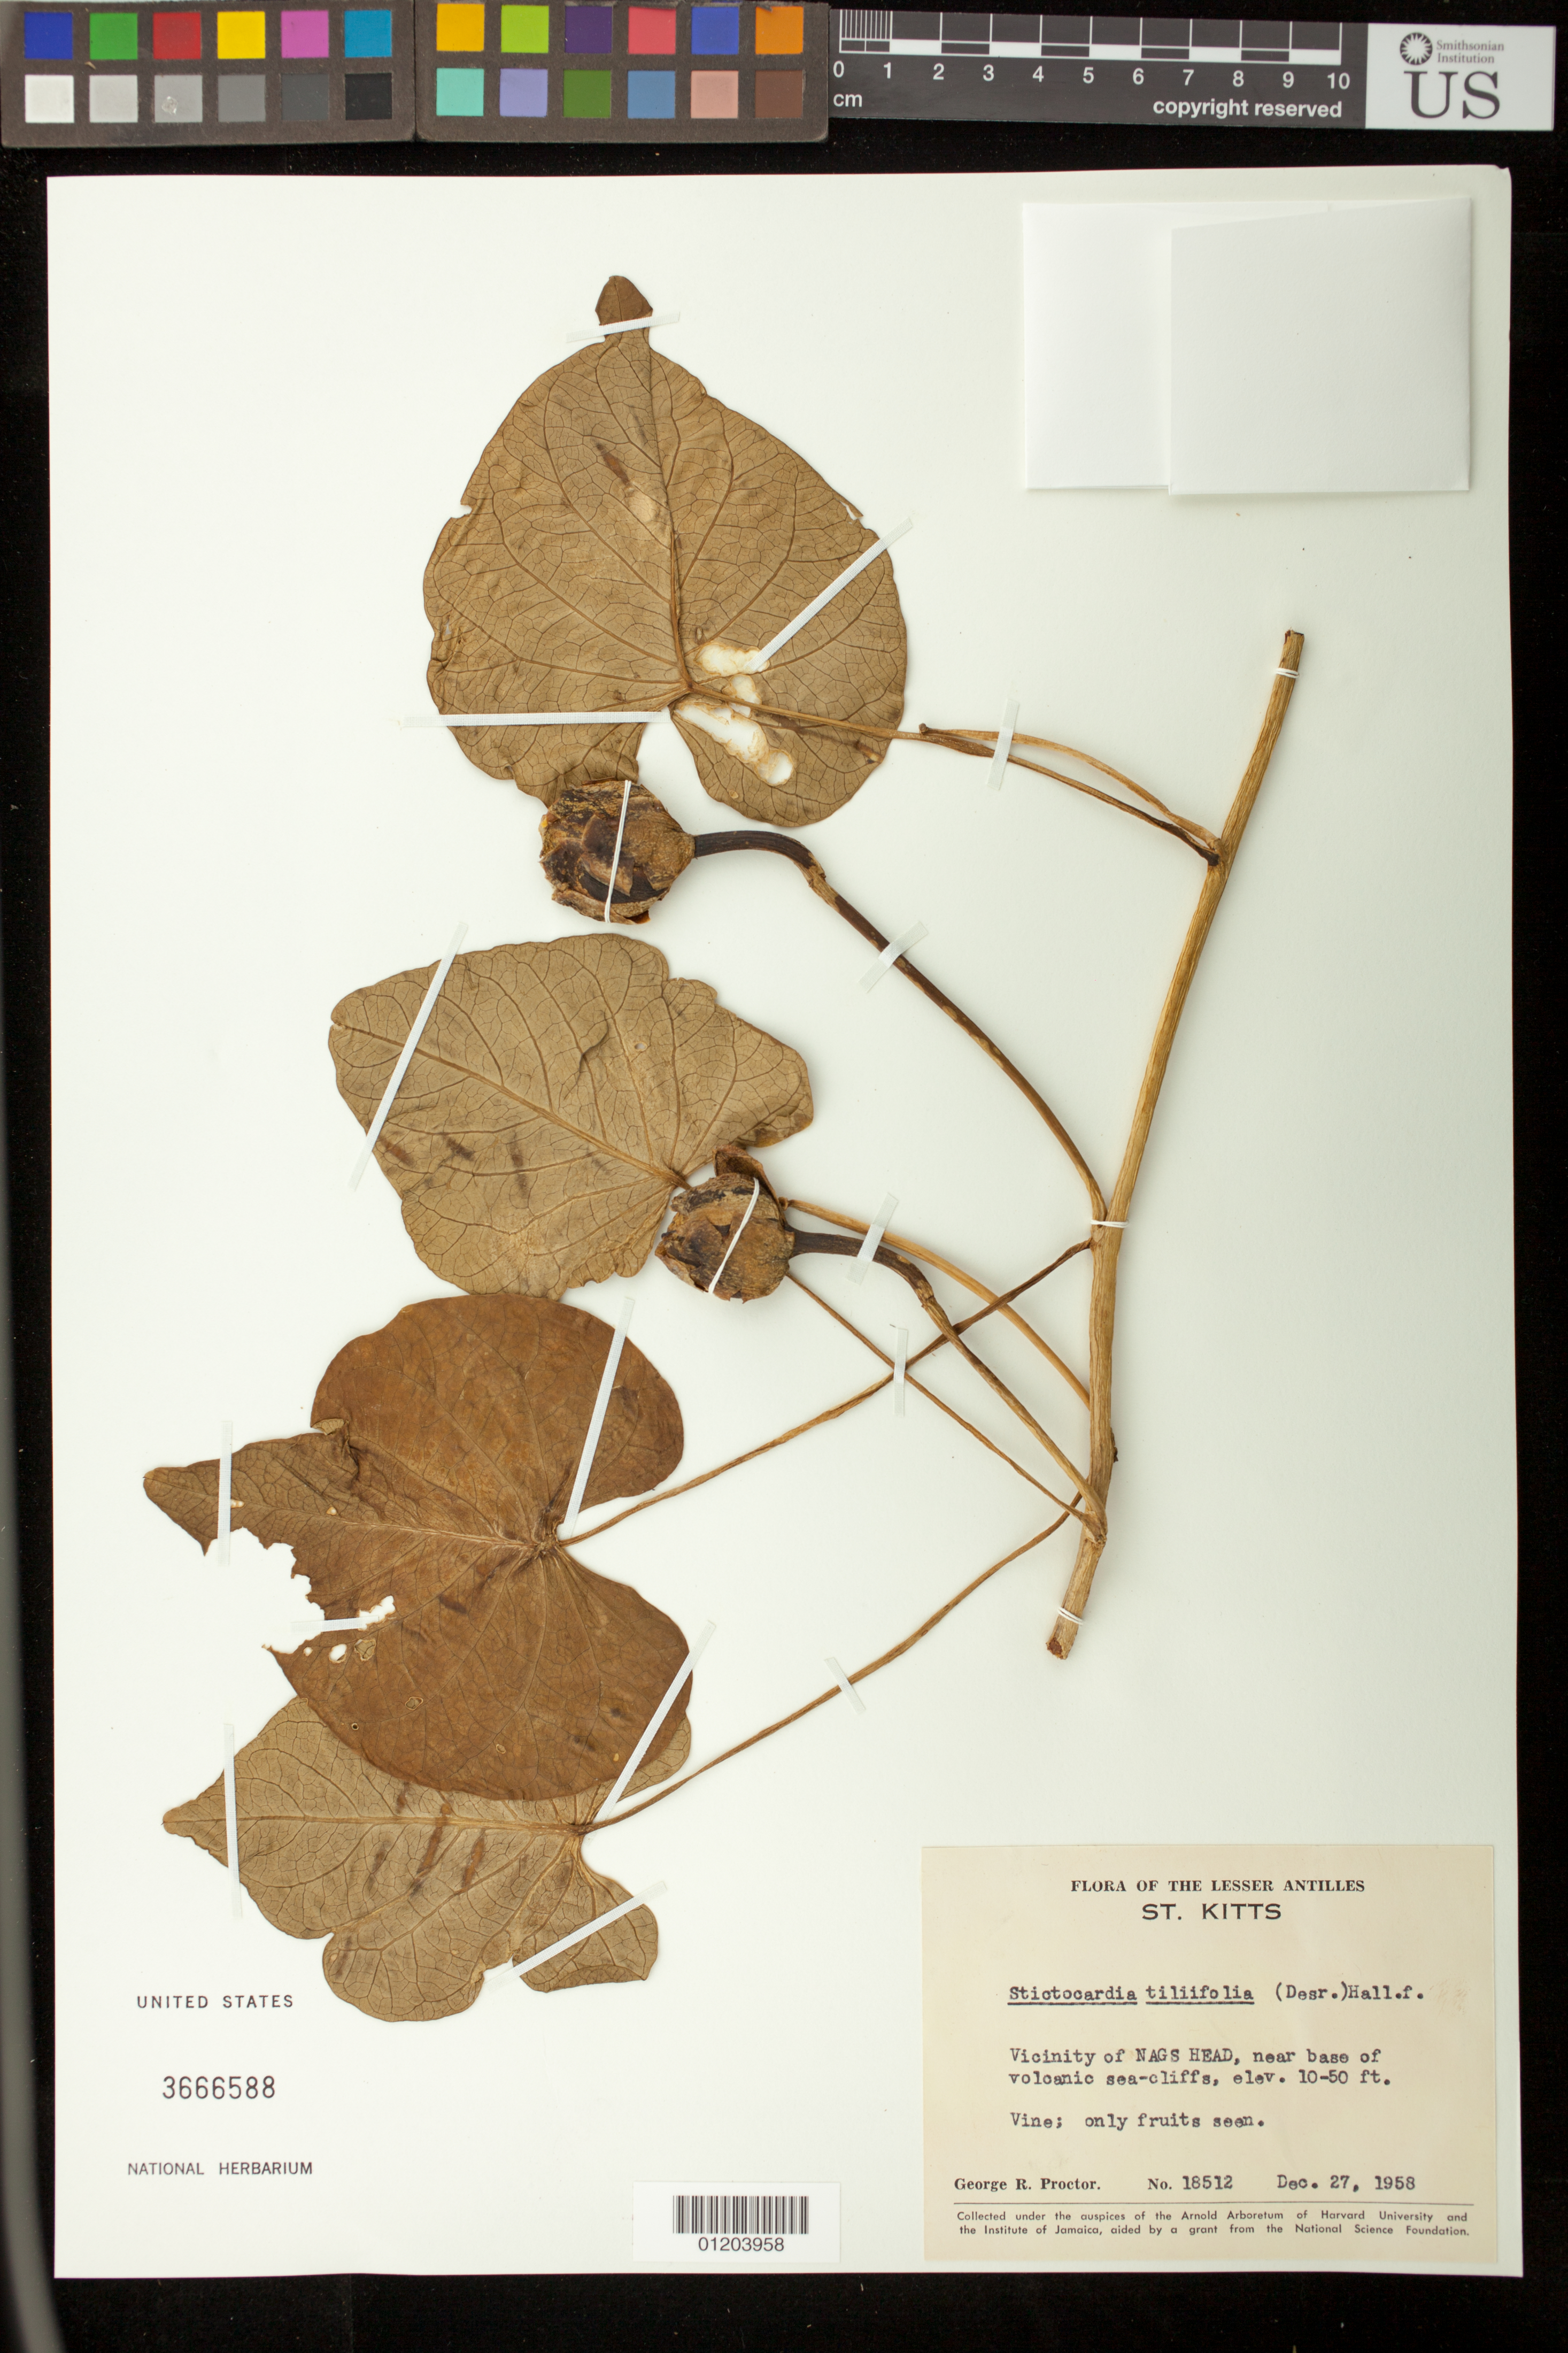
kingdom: Plantae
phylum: Tracheophyta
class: Magnoliopsida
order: Solanales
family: Convolvulaceae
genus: Stictocardia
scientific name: Stictocardia tiliifolia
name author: (Desr.) Hallier f.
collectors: G. R. Proctor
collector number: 18512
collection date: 1958-12-27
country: St. Christopher-Nevis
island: St. Kitts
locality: Nags Head vicinity.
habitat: Near base of volcanic sea-cliffs.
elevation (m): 3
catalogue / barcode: US 3666588